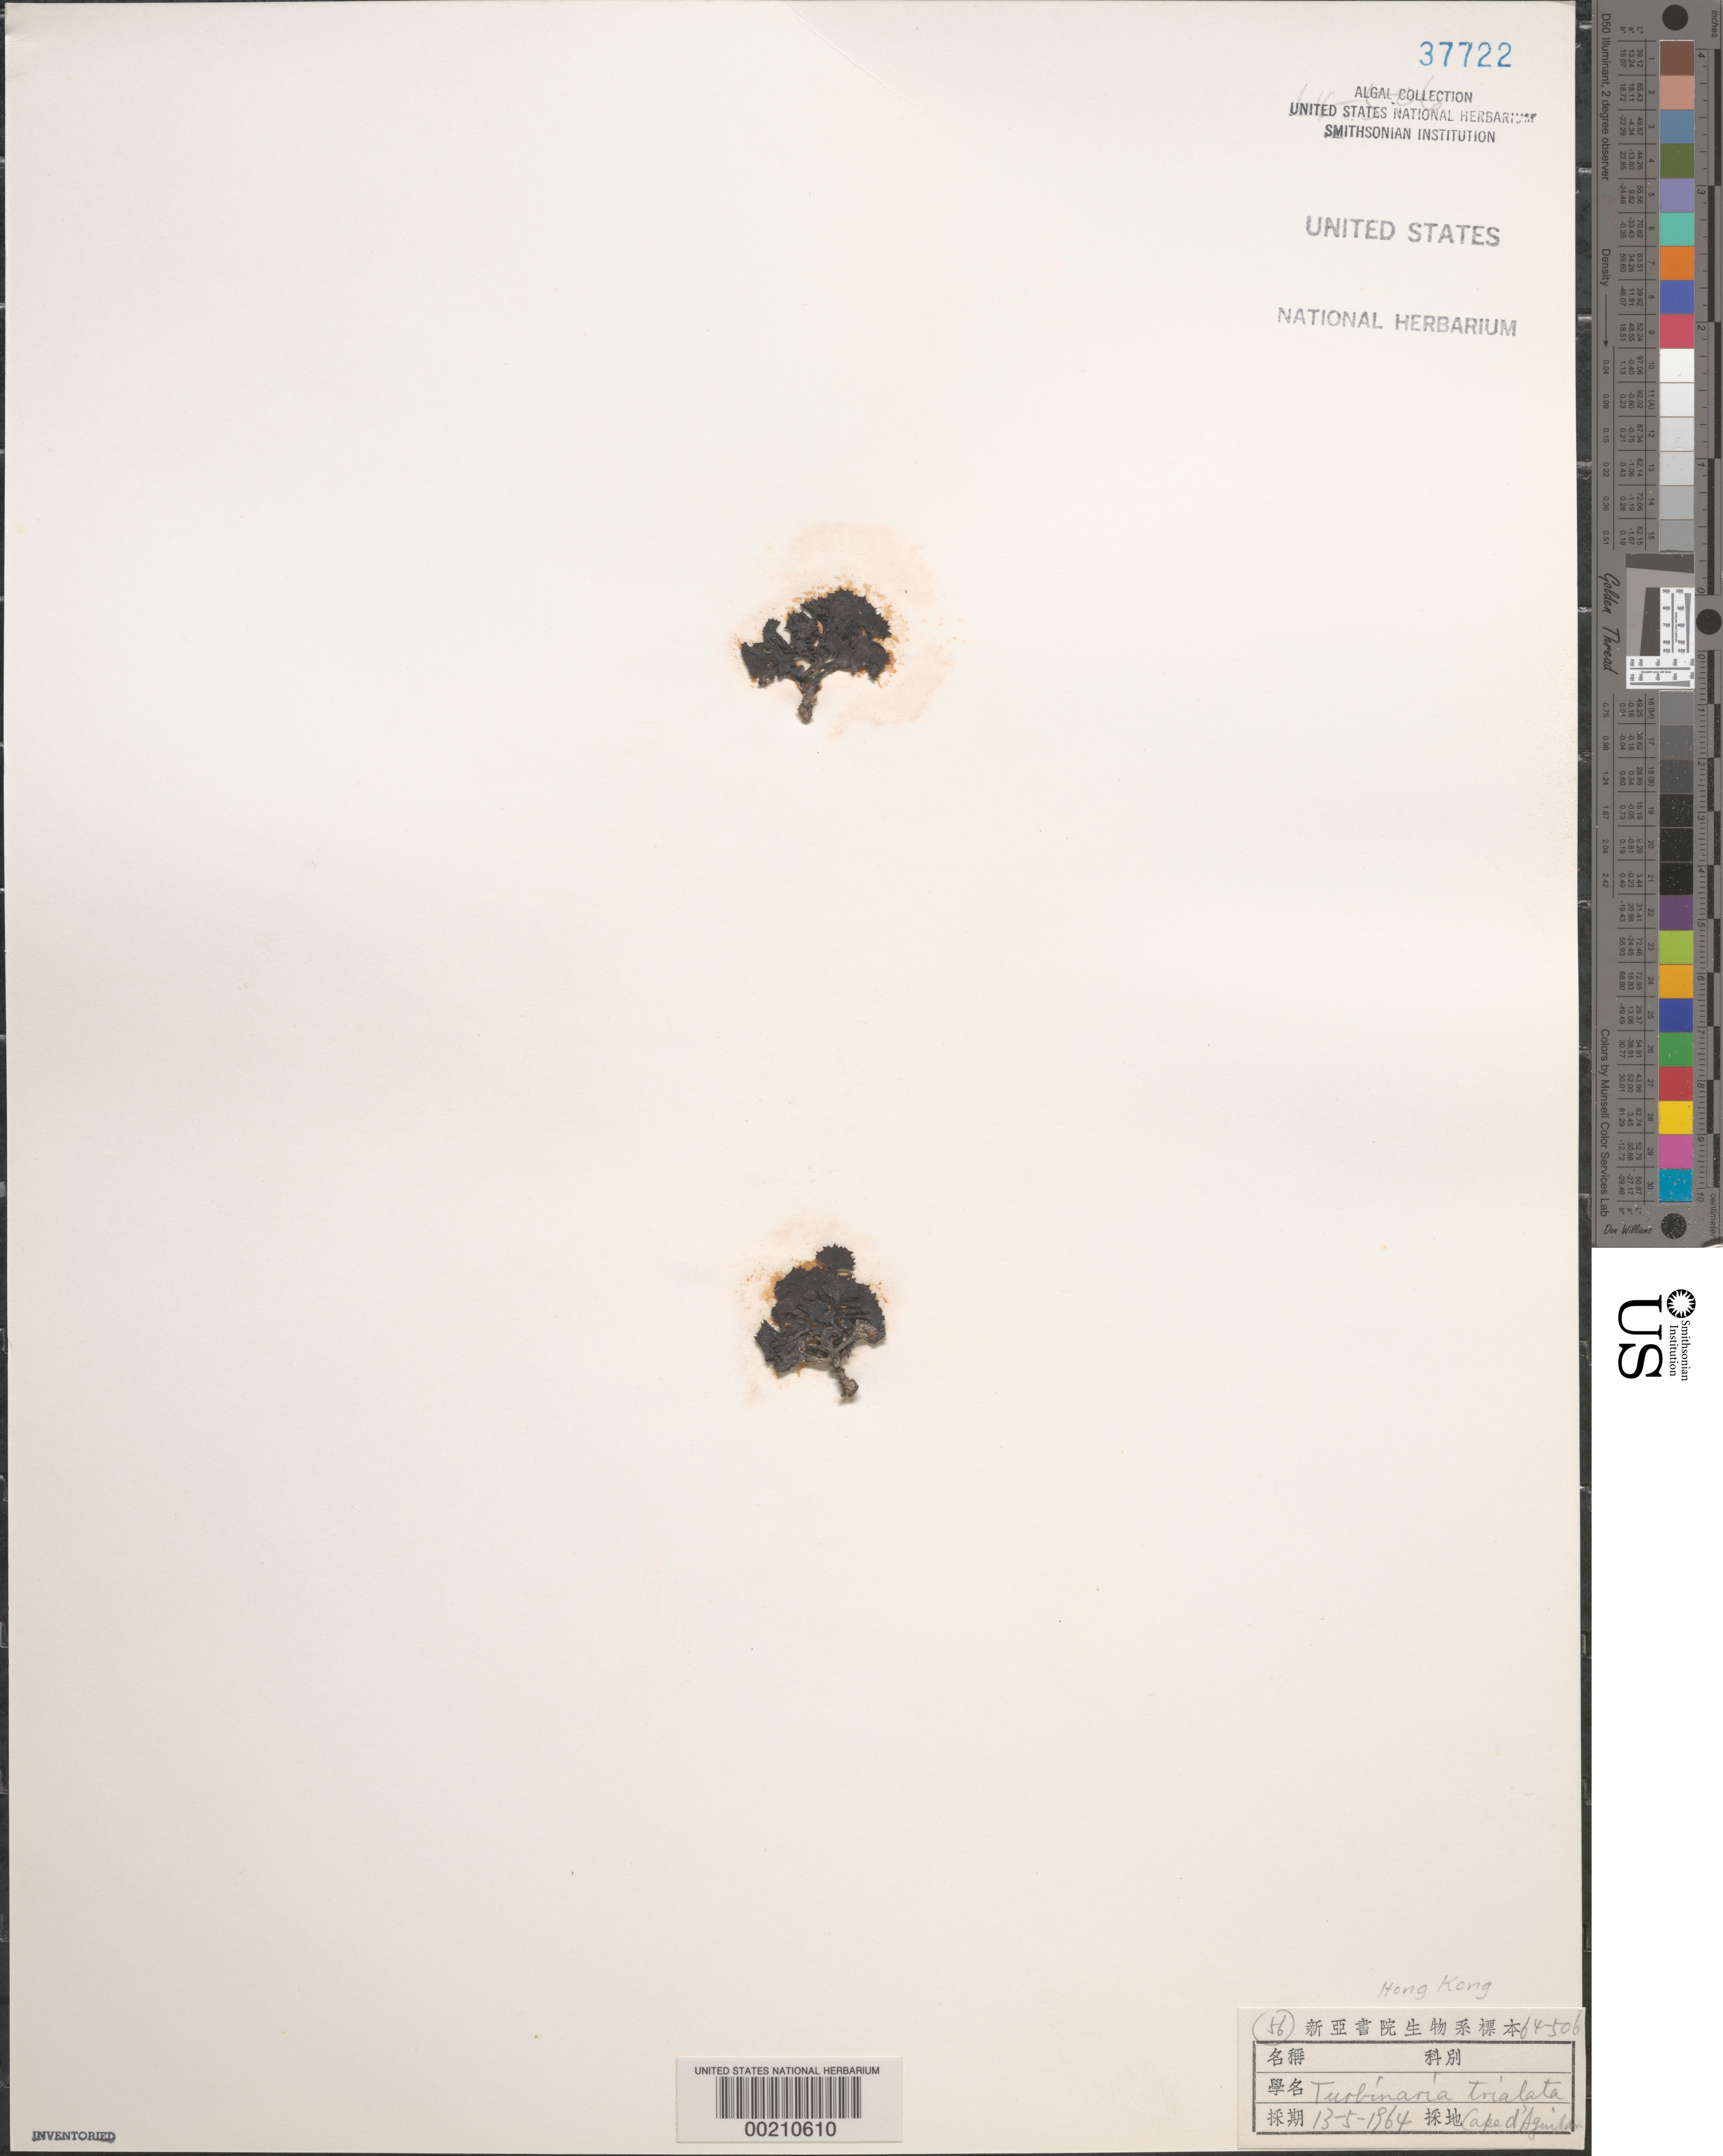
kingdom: Chromista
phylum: Ochrophyta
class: Phaeophyceae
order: Fucales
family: Sargassaceae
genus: Turbinaria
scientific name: Turbinaria trialata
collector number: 64-506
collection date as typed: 13 May 1964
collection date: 1964-05-13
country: China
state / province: Hong Kong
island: Hong Kong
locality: Cape d'Aguilar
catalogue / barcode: US 37722